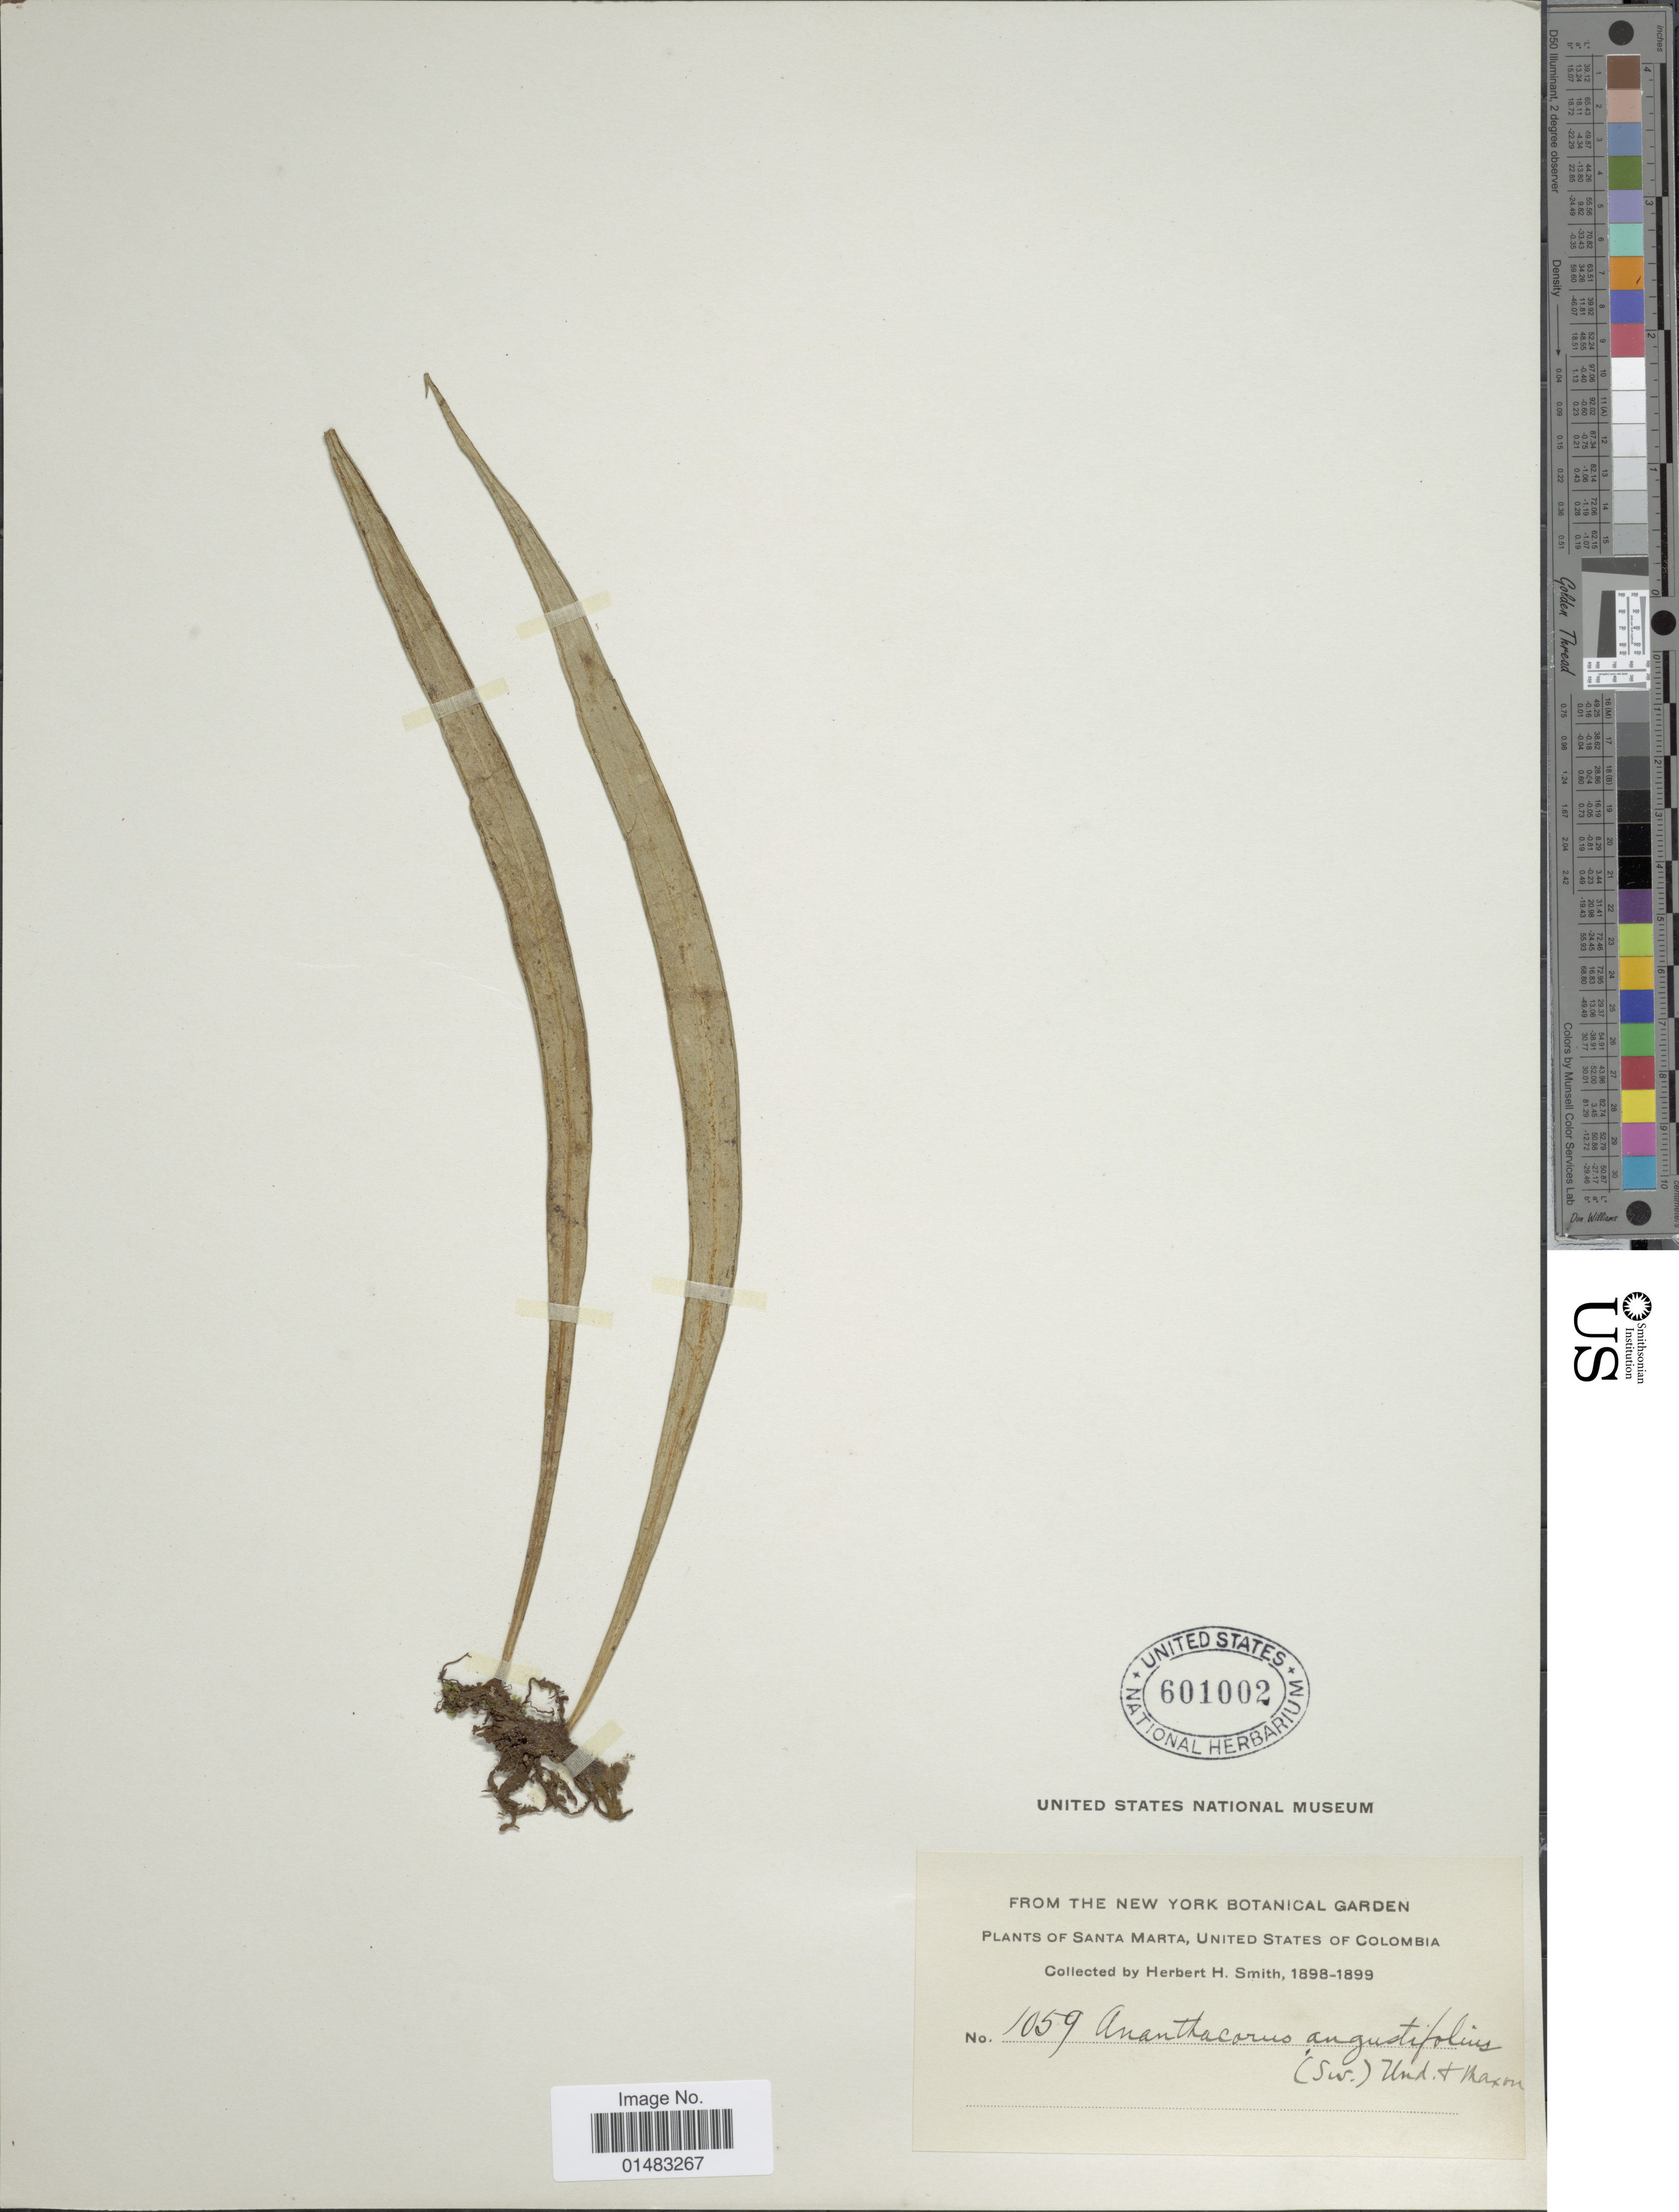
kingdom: Plantae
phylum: Tracheophyta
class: Polypodiopsida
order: Polypodiales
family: Pteridaceae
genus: Ananthacorus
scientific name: Ananthacorus angustifolius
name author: (Sw.) Underw. & Maxon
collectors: Herbert H. Smith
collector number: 1059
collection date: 1898/1899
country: Colombia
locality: Santa Marta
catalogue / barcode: US 601002